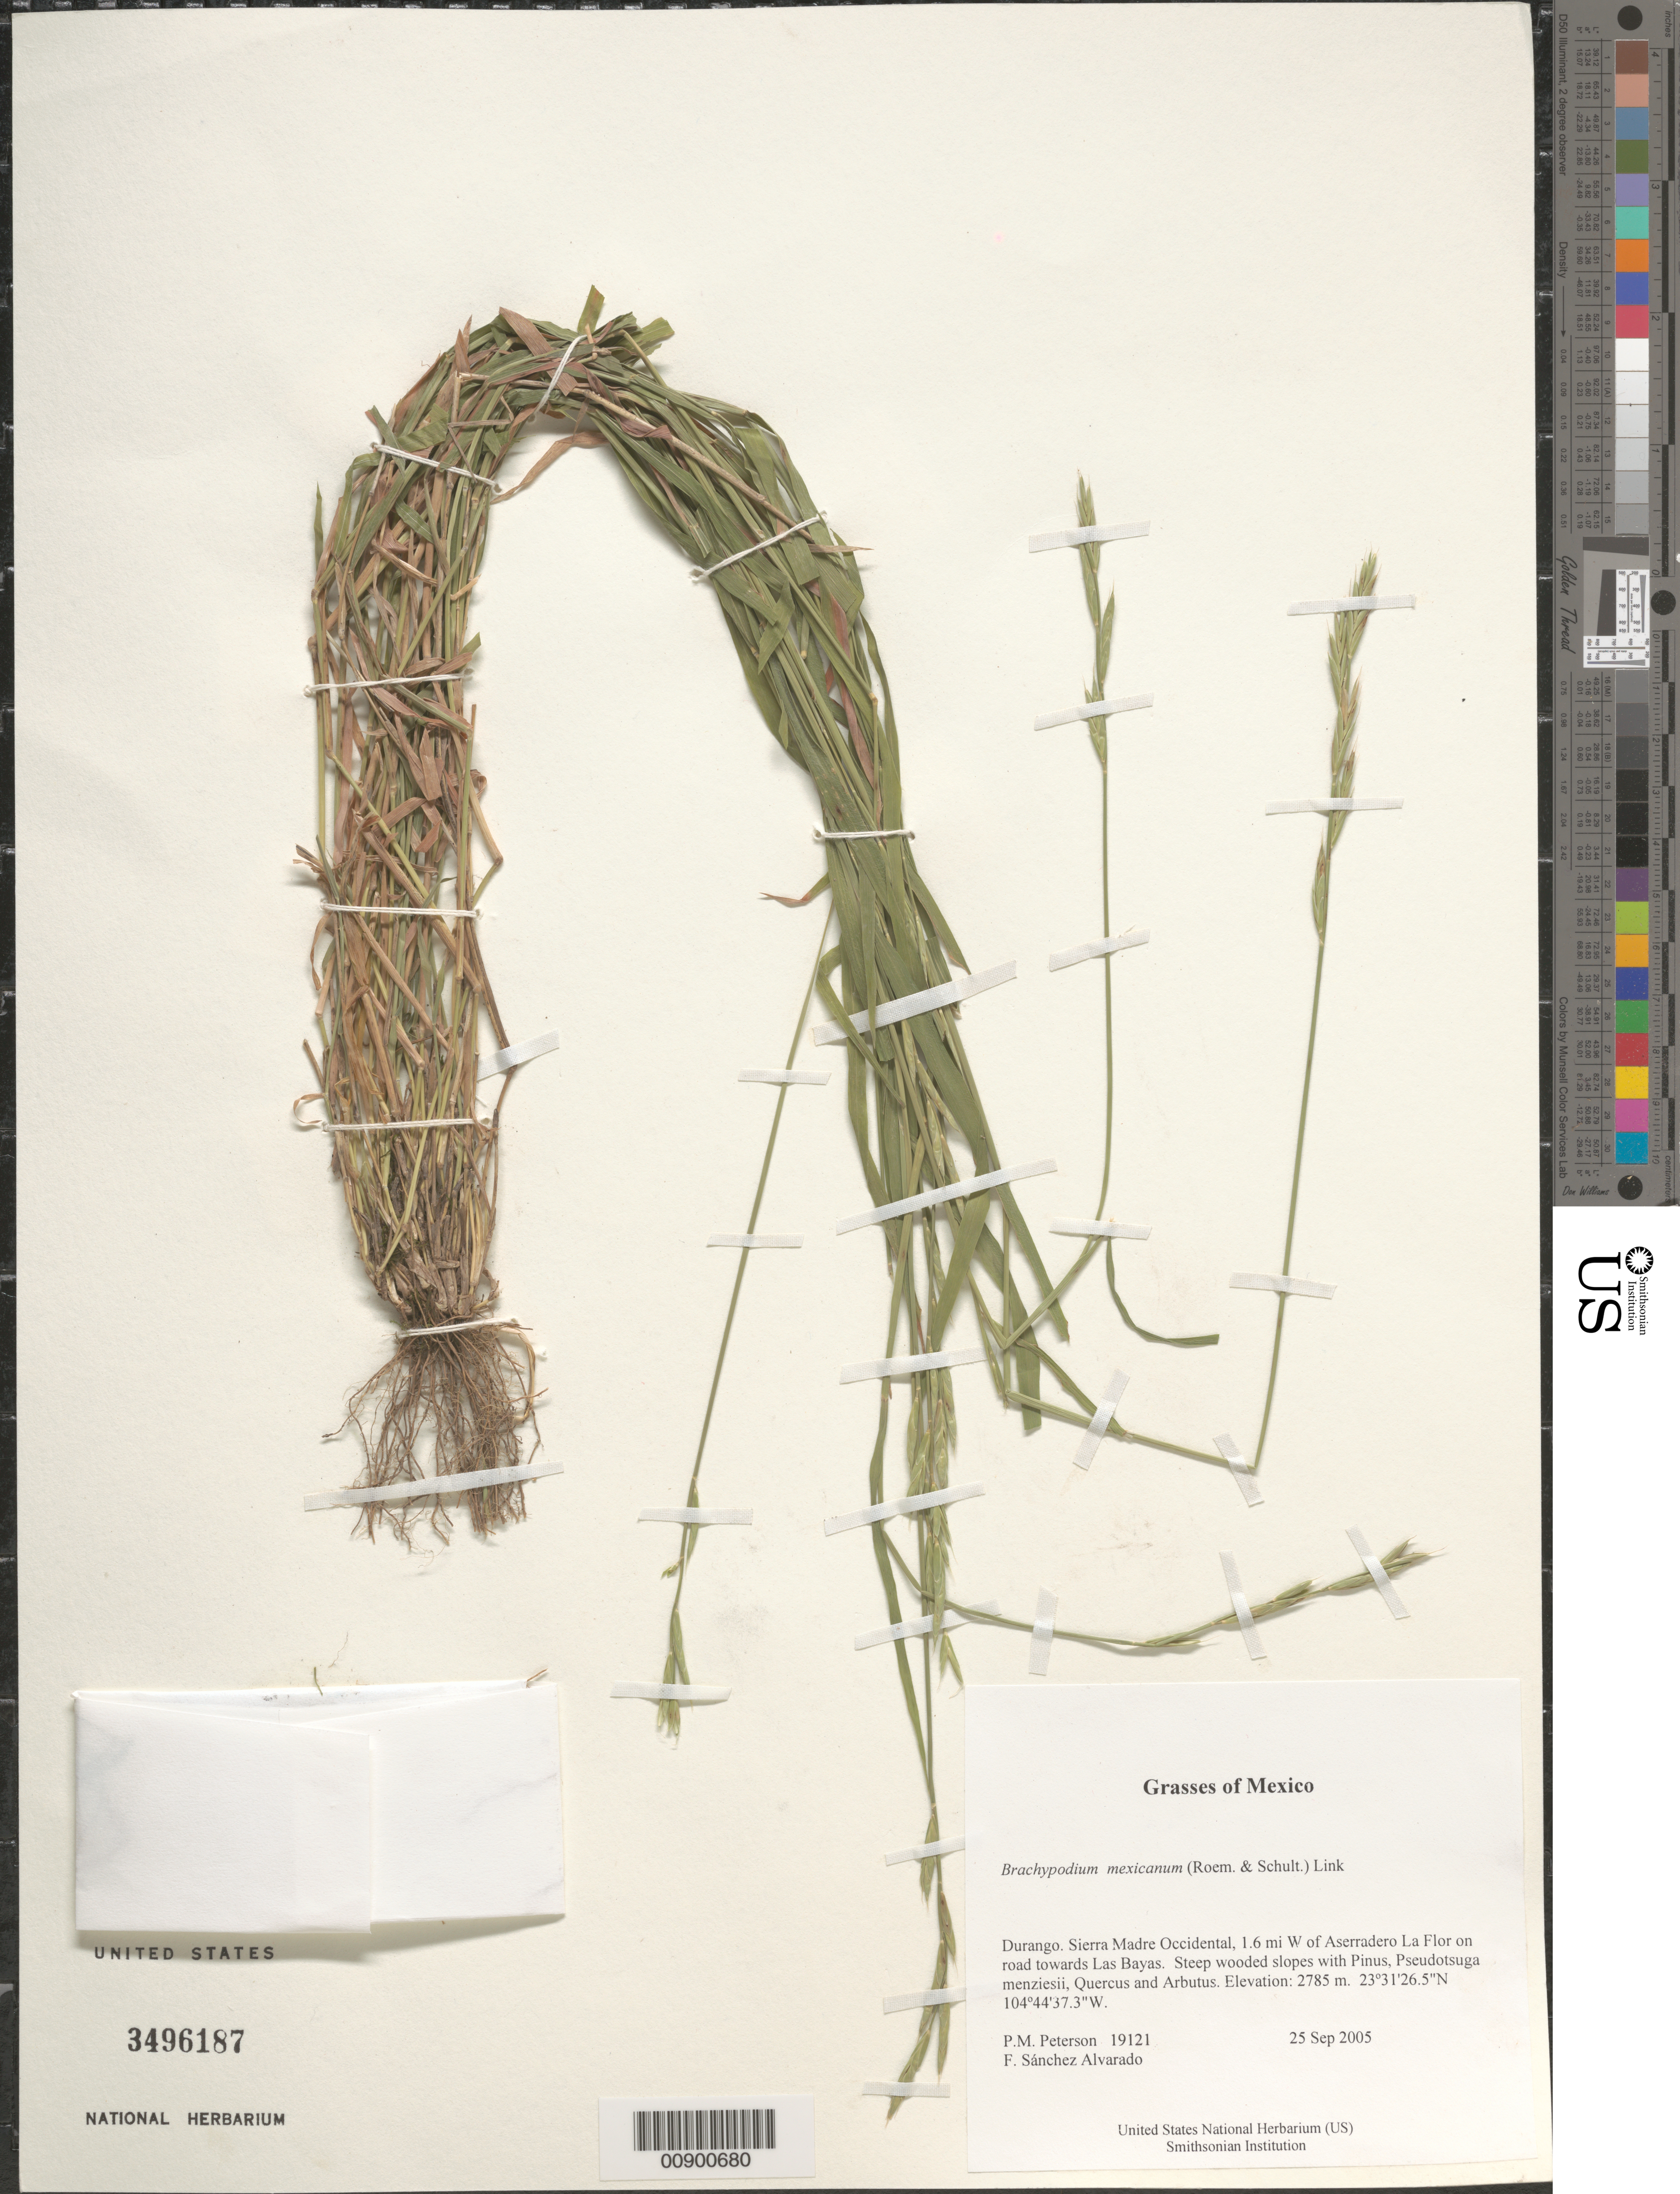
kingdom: Plantae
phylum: Tracheophyta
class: Liliopsida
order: Poales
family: Poaceae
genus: Brachypodium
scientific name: Brachypodium mexicanum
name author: (Roem. & Schult.) Link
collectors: P. M. Peterson & F. Sánchez Alvarado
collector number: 19121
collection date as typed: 25 Sep 2005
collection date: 2005-09-25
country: Mexico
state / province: Durango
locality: Sierra Madre Occidental, 1.6 mi W of Aserradero La Flor on road towards Las Bayas. Steep wooded slopes with Pinus, Pseudotsuga menziesii, Quercus and Arbutus.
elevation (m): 2785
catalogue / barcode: US 3496187